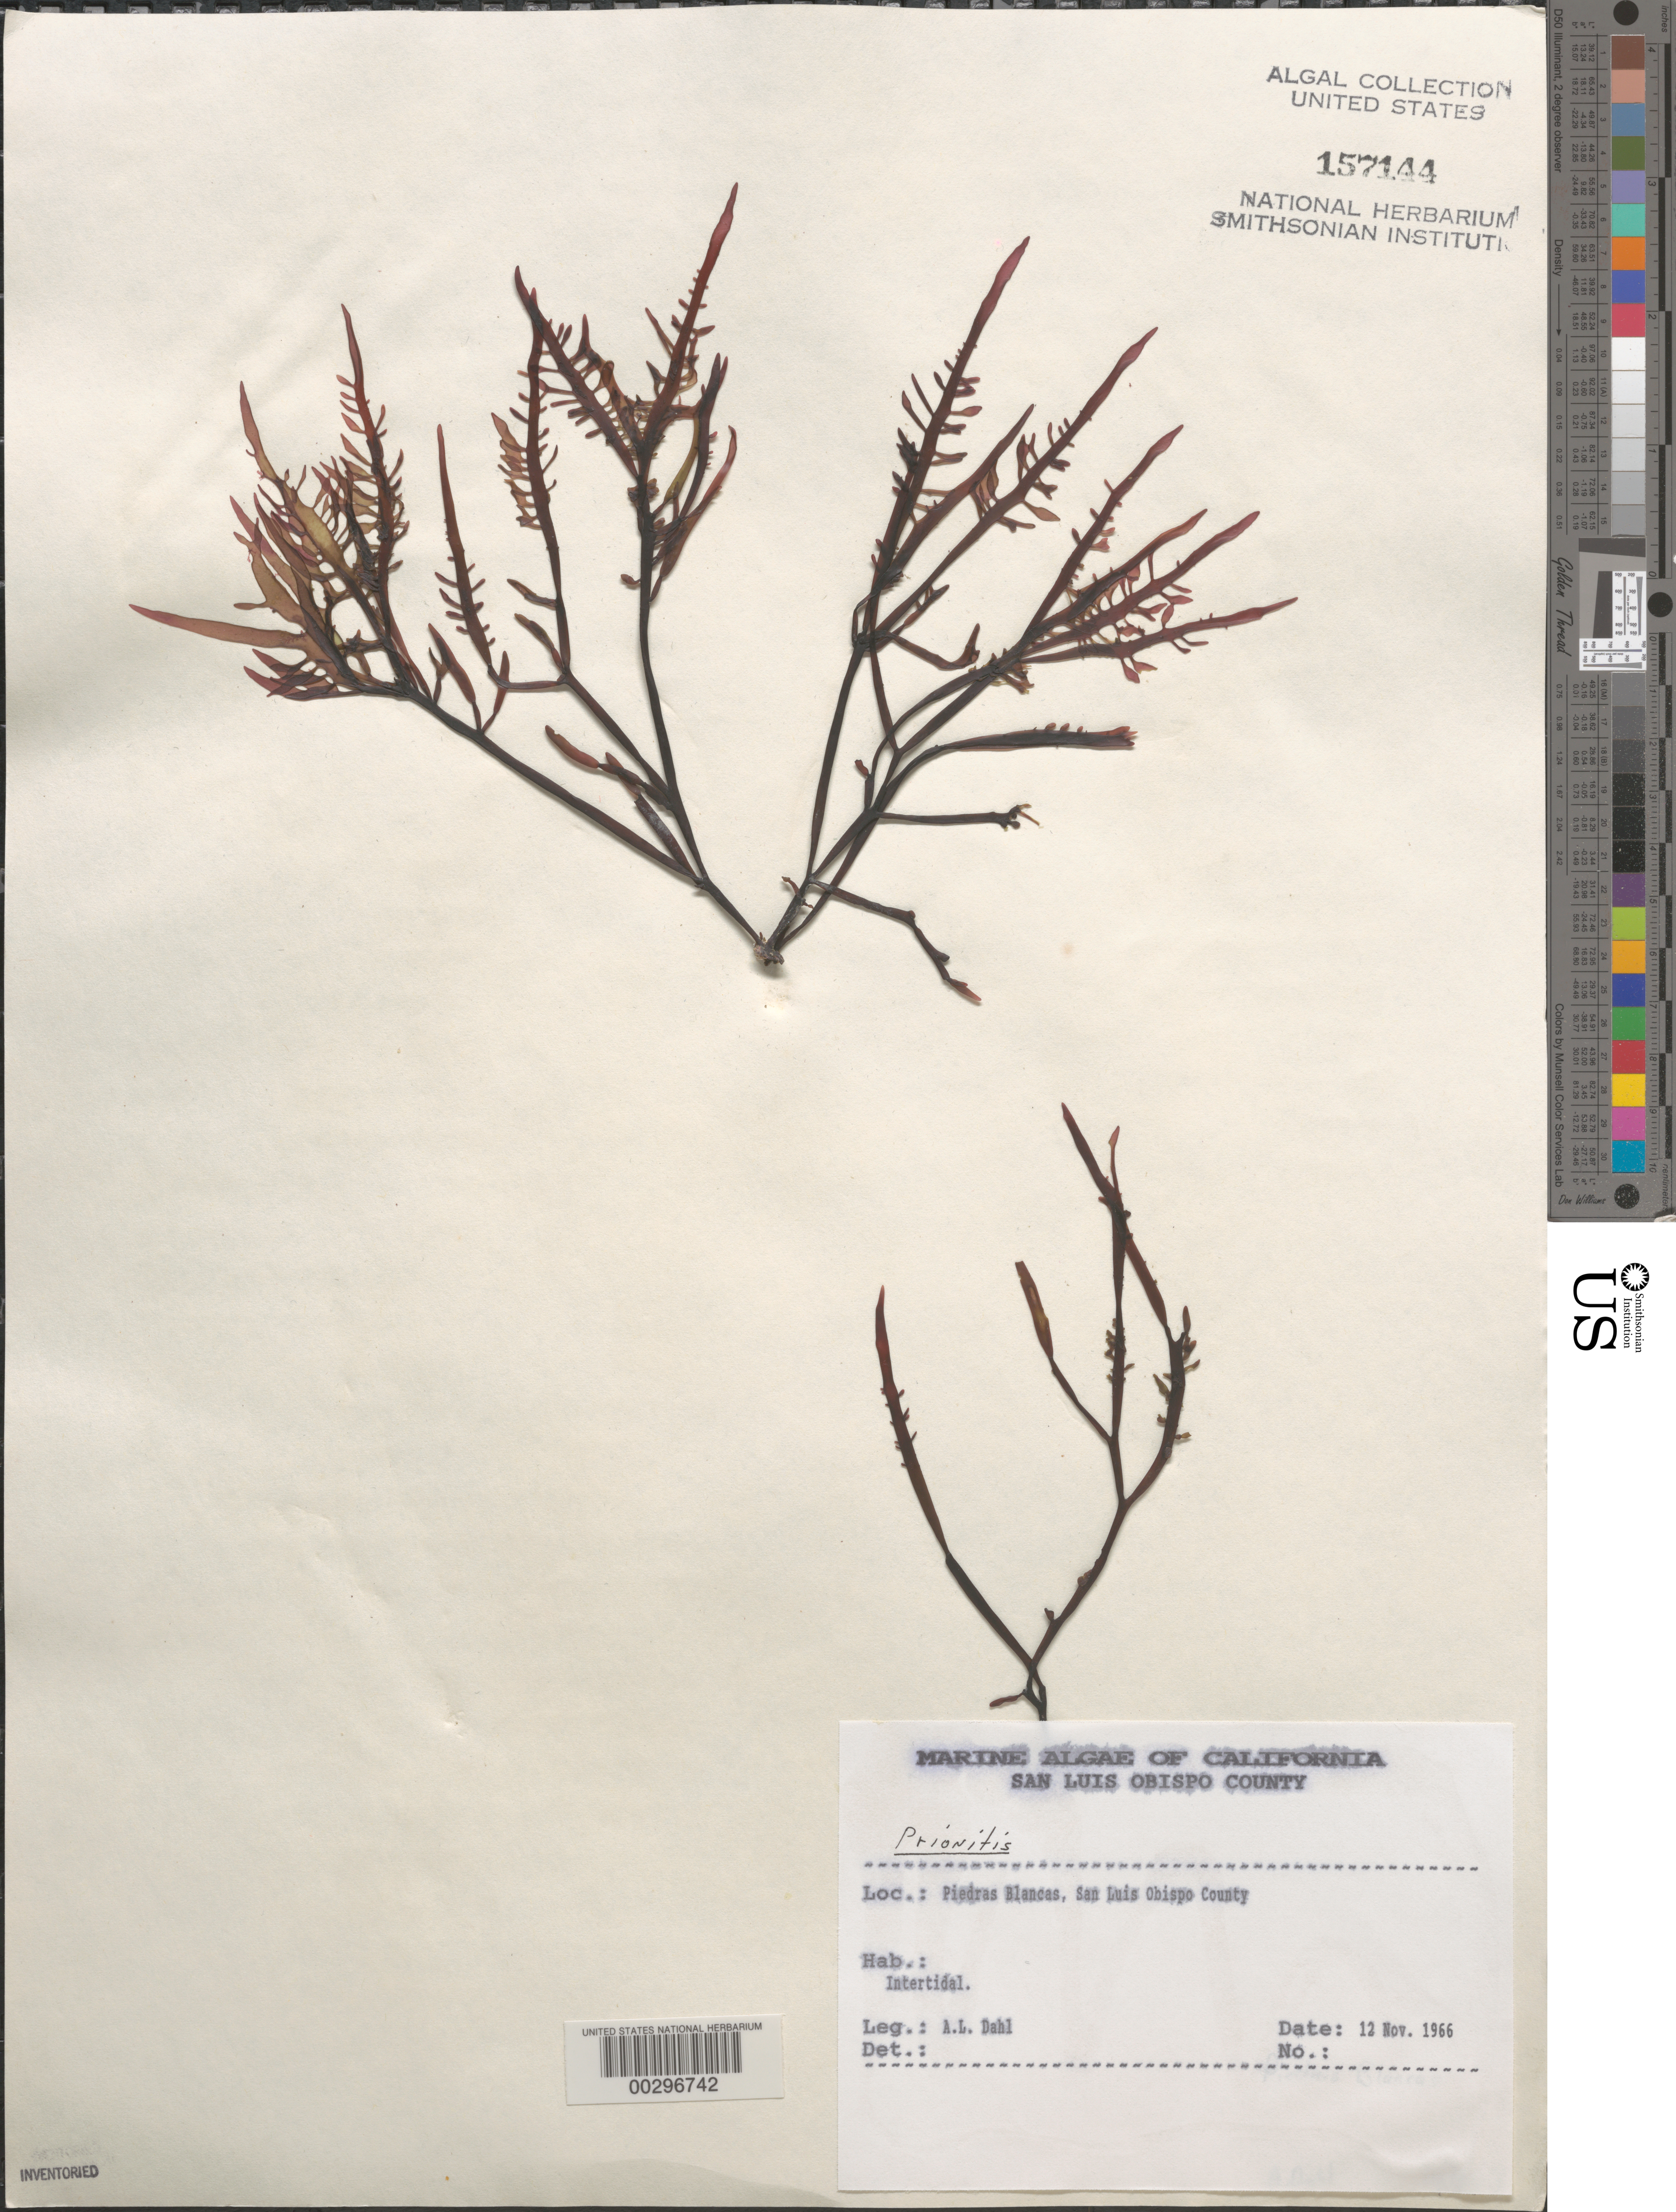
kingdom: Plantae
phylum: Rhodophyta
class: Florideophyceae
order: Cryptonemiales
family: Cryptonemiaceae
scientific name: Prionitis sp.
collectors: A. Dahl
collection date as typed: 12 Nov 1966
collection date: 1966-11-12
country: United States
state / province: California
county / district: San Luis Obispo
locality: Piedras Blancas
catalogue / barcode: US 157144